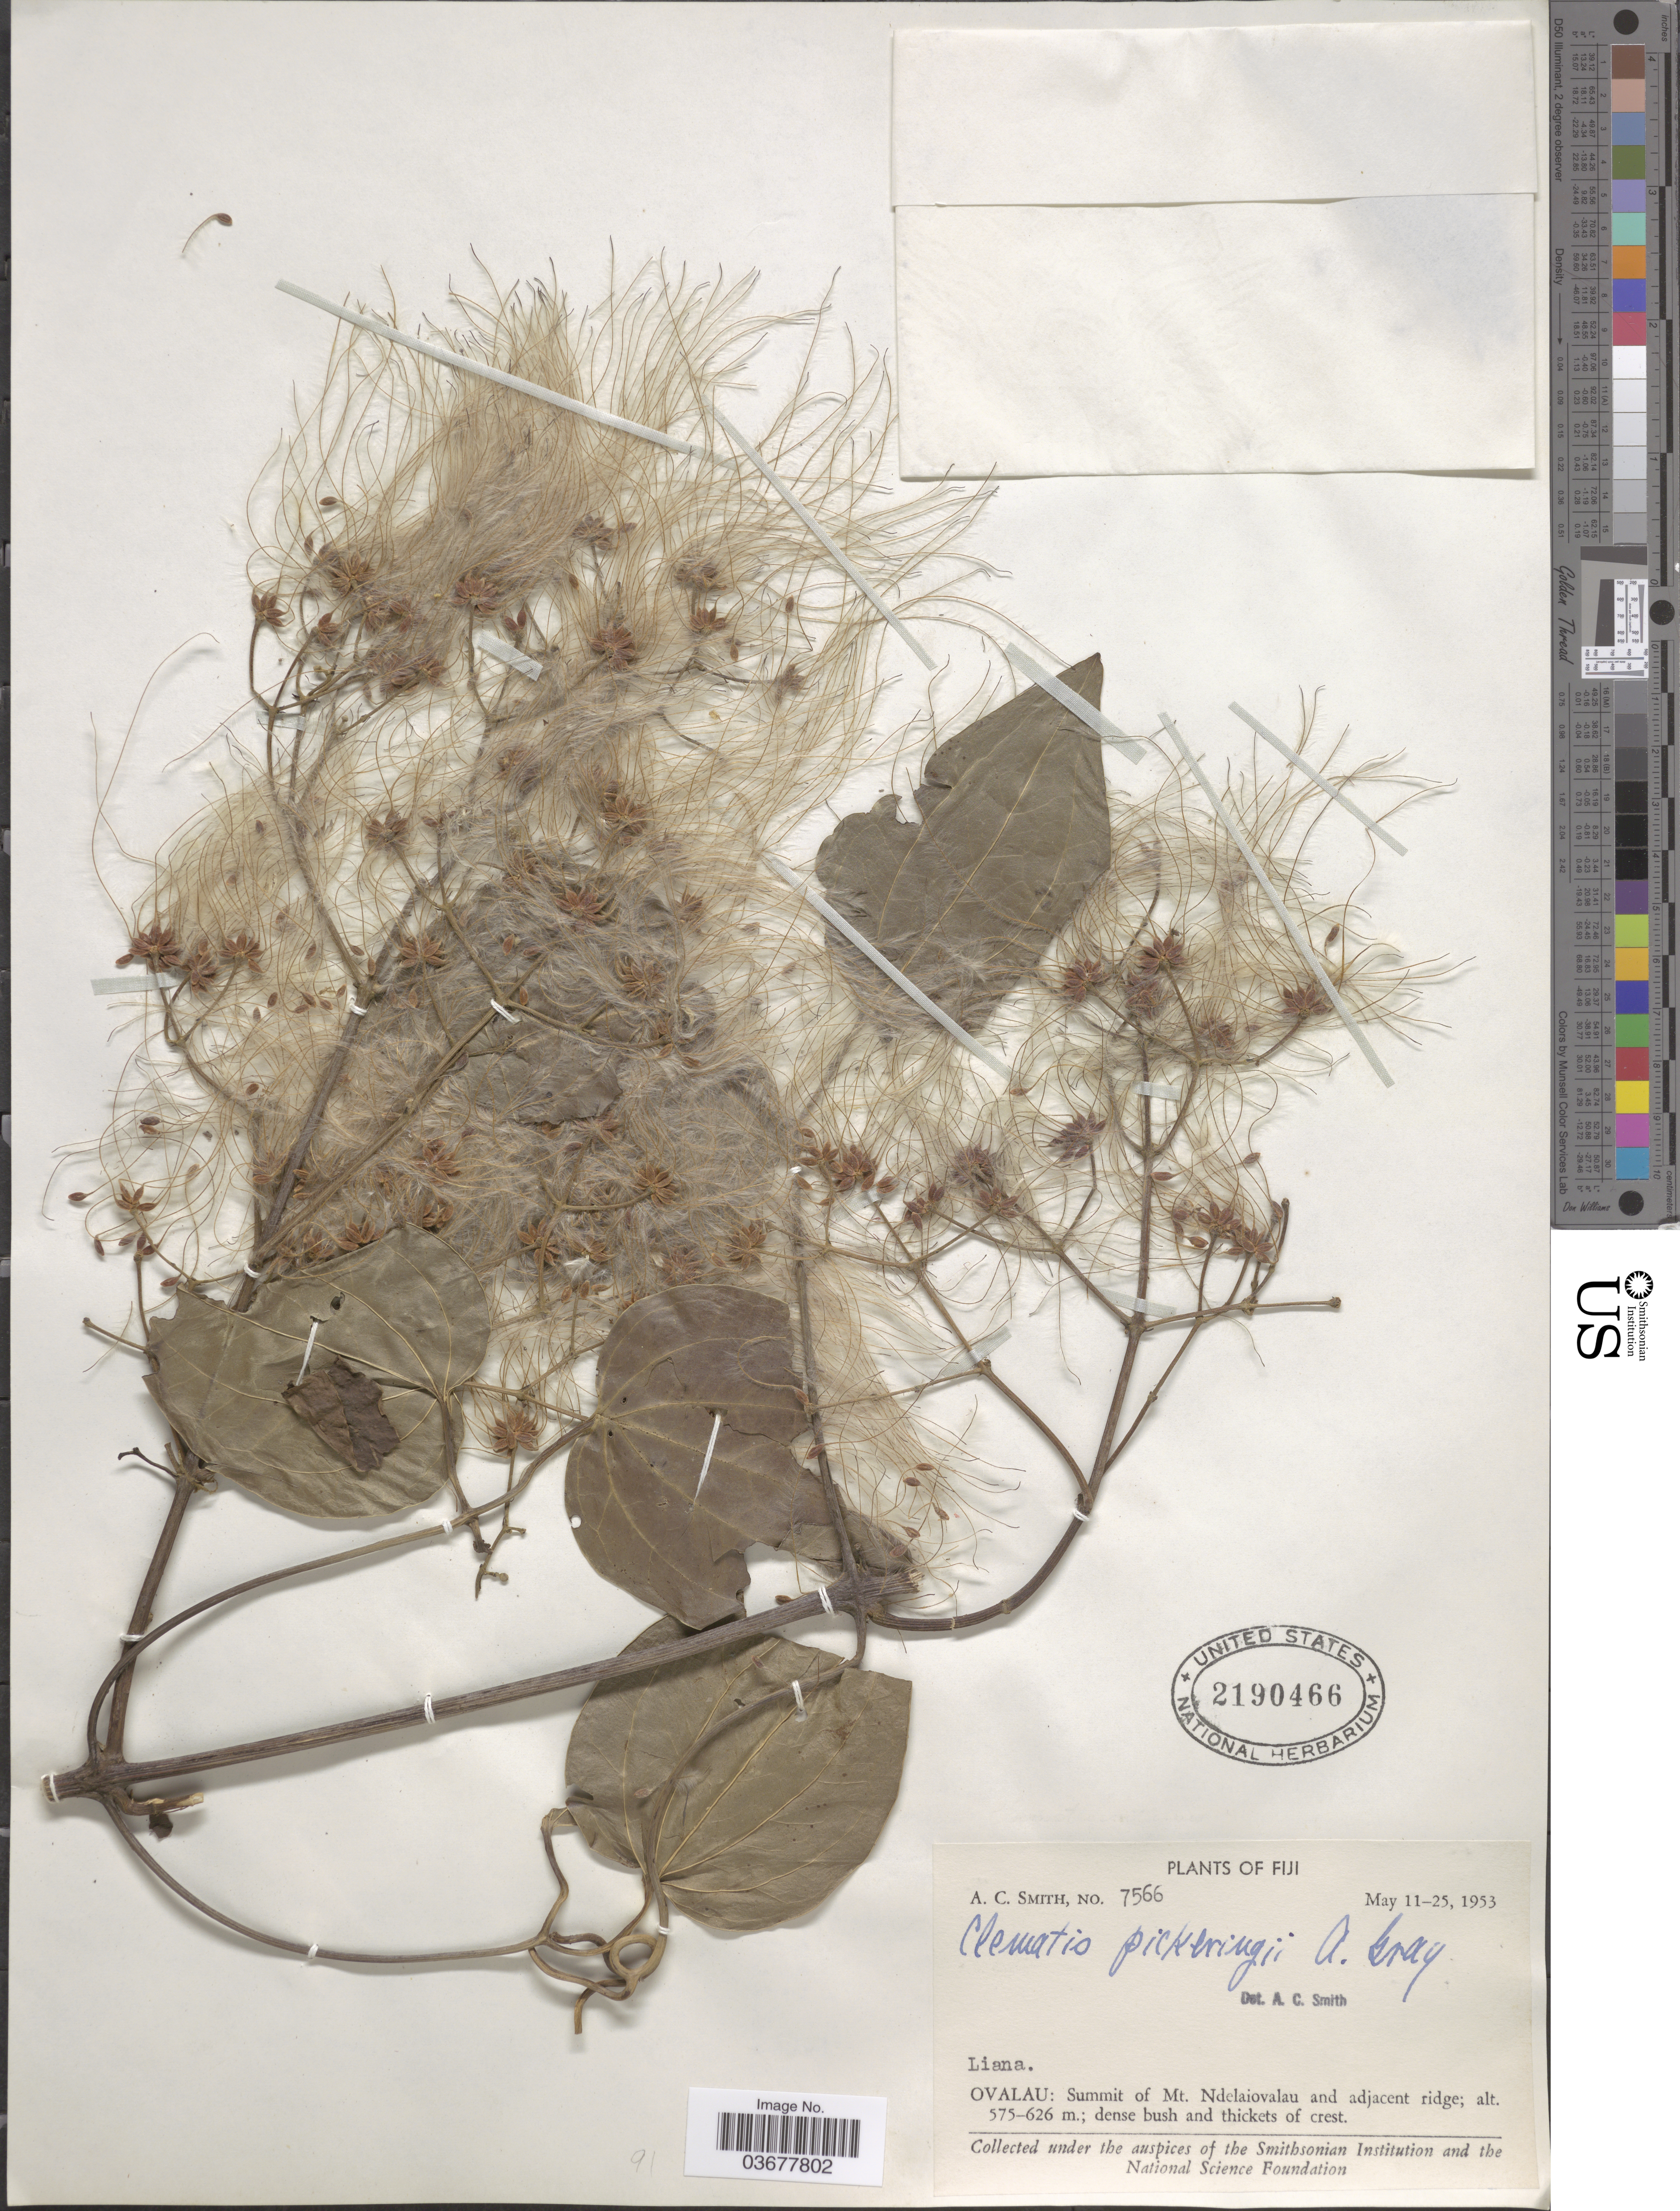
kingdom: Plantae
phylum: Tracheophyta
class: Magnoliopsida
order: Ranunculales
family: Ranunculaceae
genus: Clematis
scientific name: Clematis pickeringii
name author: A. Gray in Wilkes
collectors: A. C. Smith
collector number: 7566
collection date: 1953-05-11/1953-05-25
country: Fiji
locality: Ovalau: Summit of Mt. Ndelaiovalau and adjacent ridge.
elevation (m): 575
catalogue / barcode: US 2190466